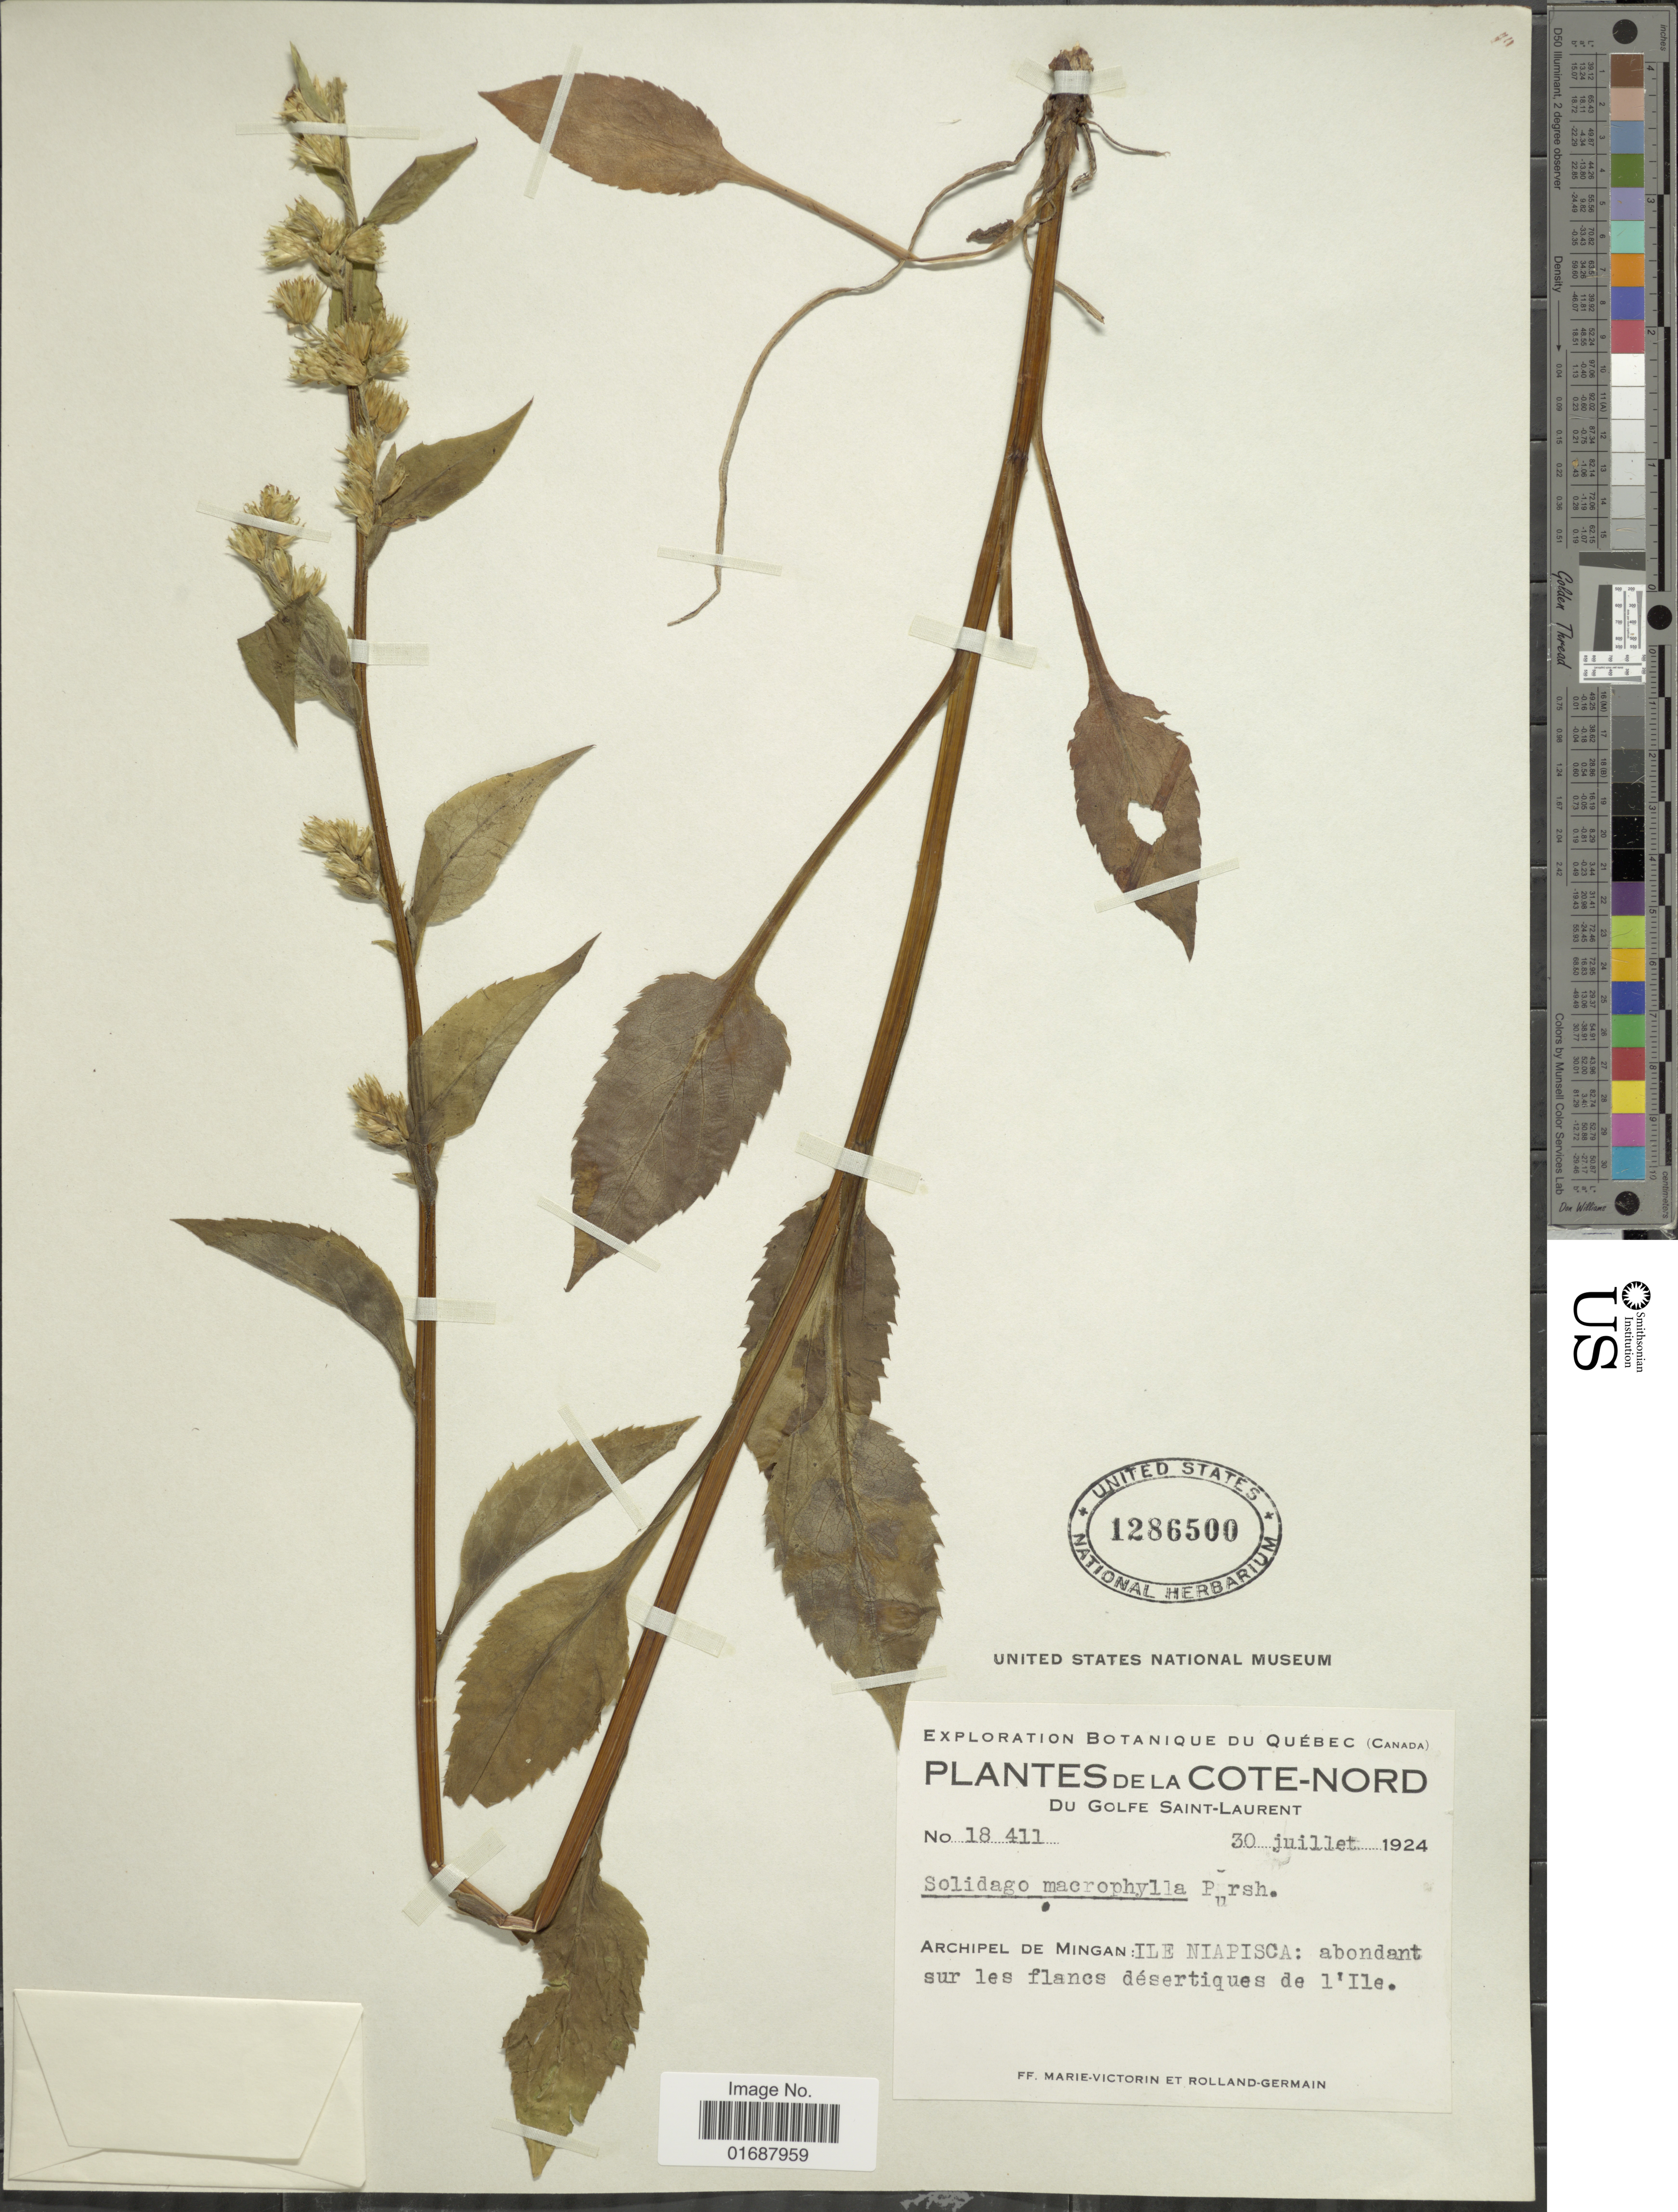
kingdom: Plantae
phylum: Tracheophyta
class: Magnoliopsida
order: Asterales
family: Asteraceae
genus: Solidago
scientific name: Solidago macrophylla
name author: Banks ex Pursh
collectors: Fr. Marie-Victorin & Rolland-Germain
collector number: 18411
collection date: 1924-07-30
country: Canada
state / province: Quebec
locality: Cote-Nord, Du Golfe Saint-Laurent, Archipel de Mingan: Ile Niapisca: sur les flancs desertiques de l'ile.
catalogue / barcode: US 1286500